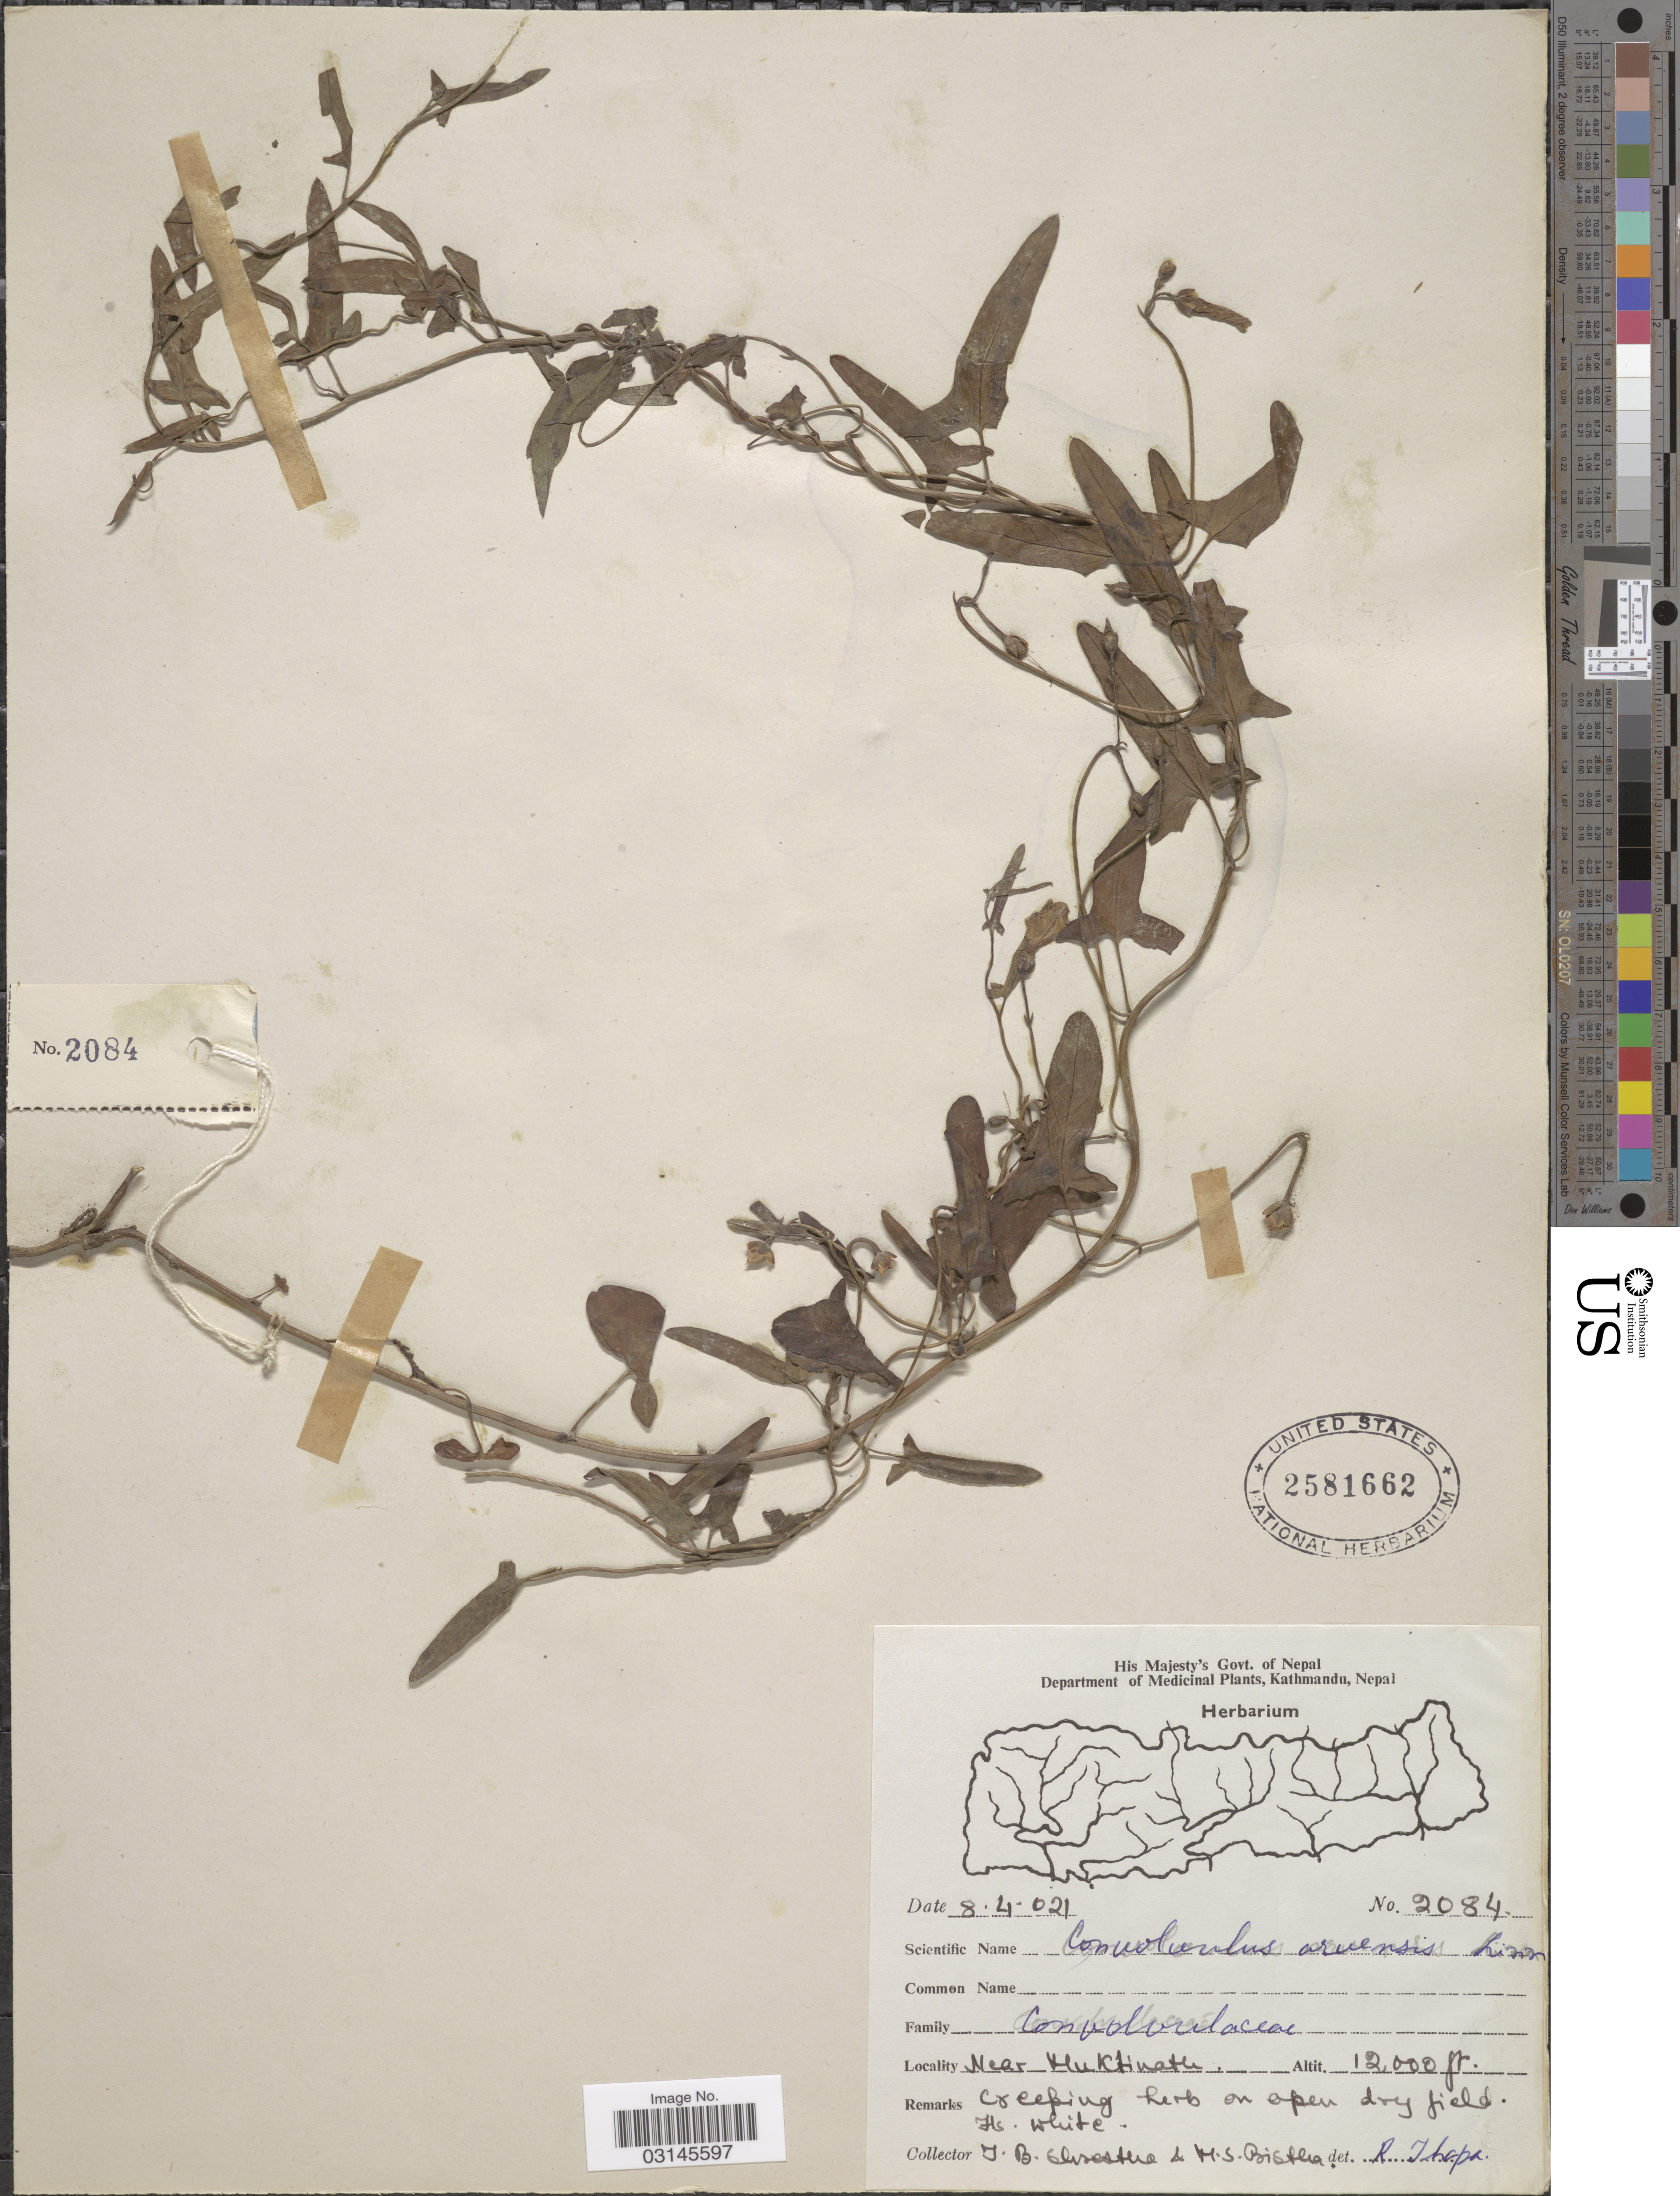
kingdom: Plantae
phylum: Tracheophyta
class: Magnoliopsida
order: Solanales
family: Convolvulaceae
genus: Convolvulus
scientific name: Convolvulus arvensis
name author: L.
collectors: T. B. Shrestha & M. Bistha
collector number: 2084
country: Nepal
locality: Near Muktinath.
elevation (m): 3658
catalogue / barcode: US 2581662